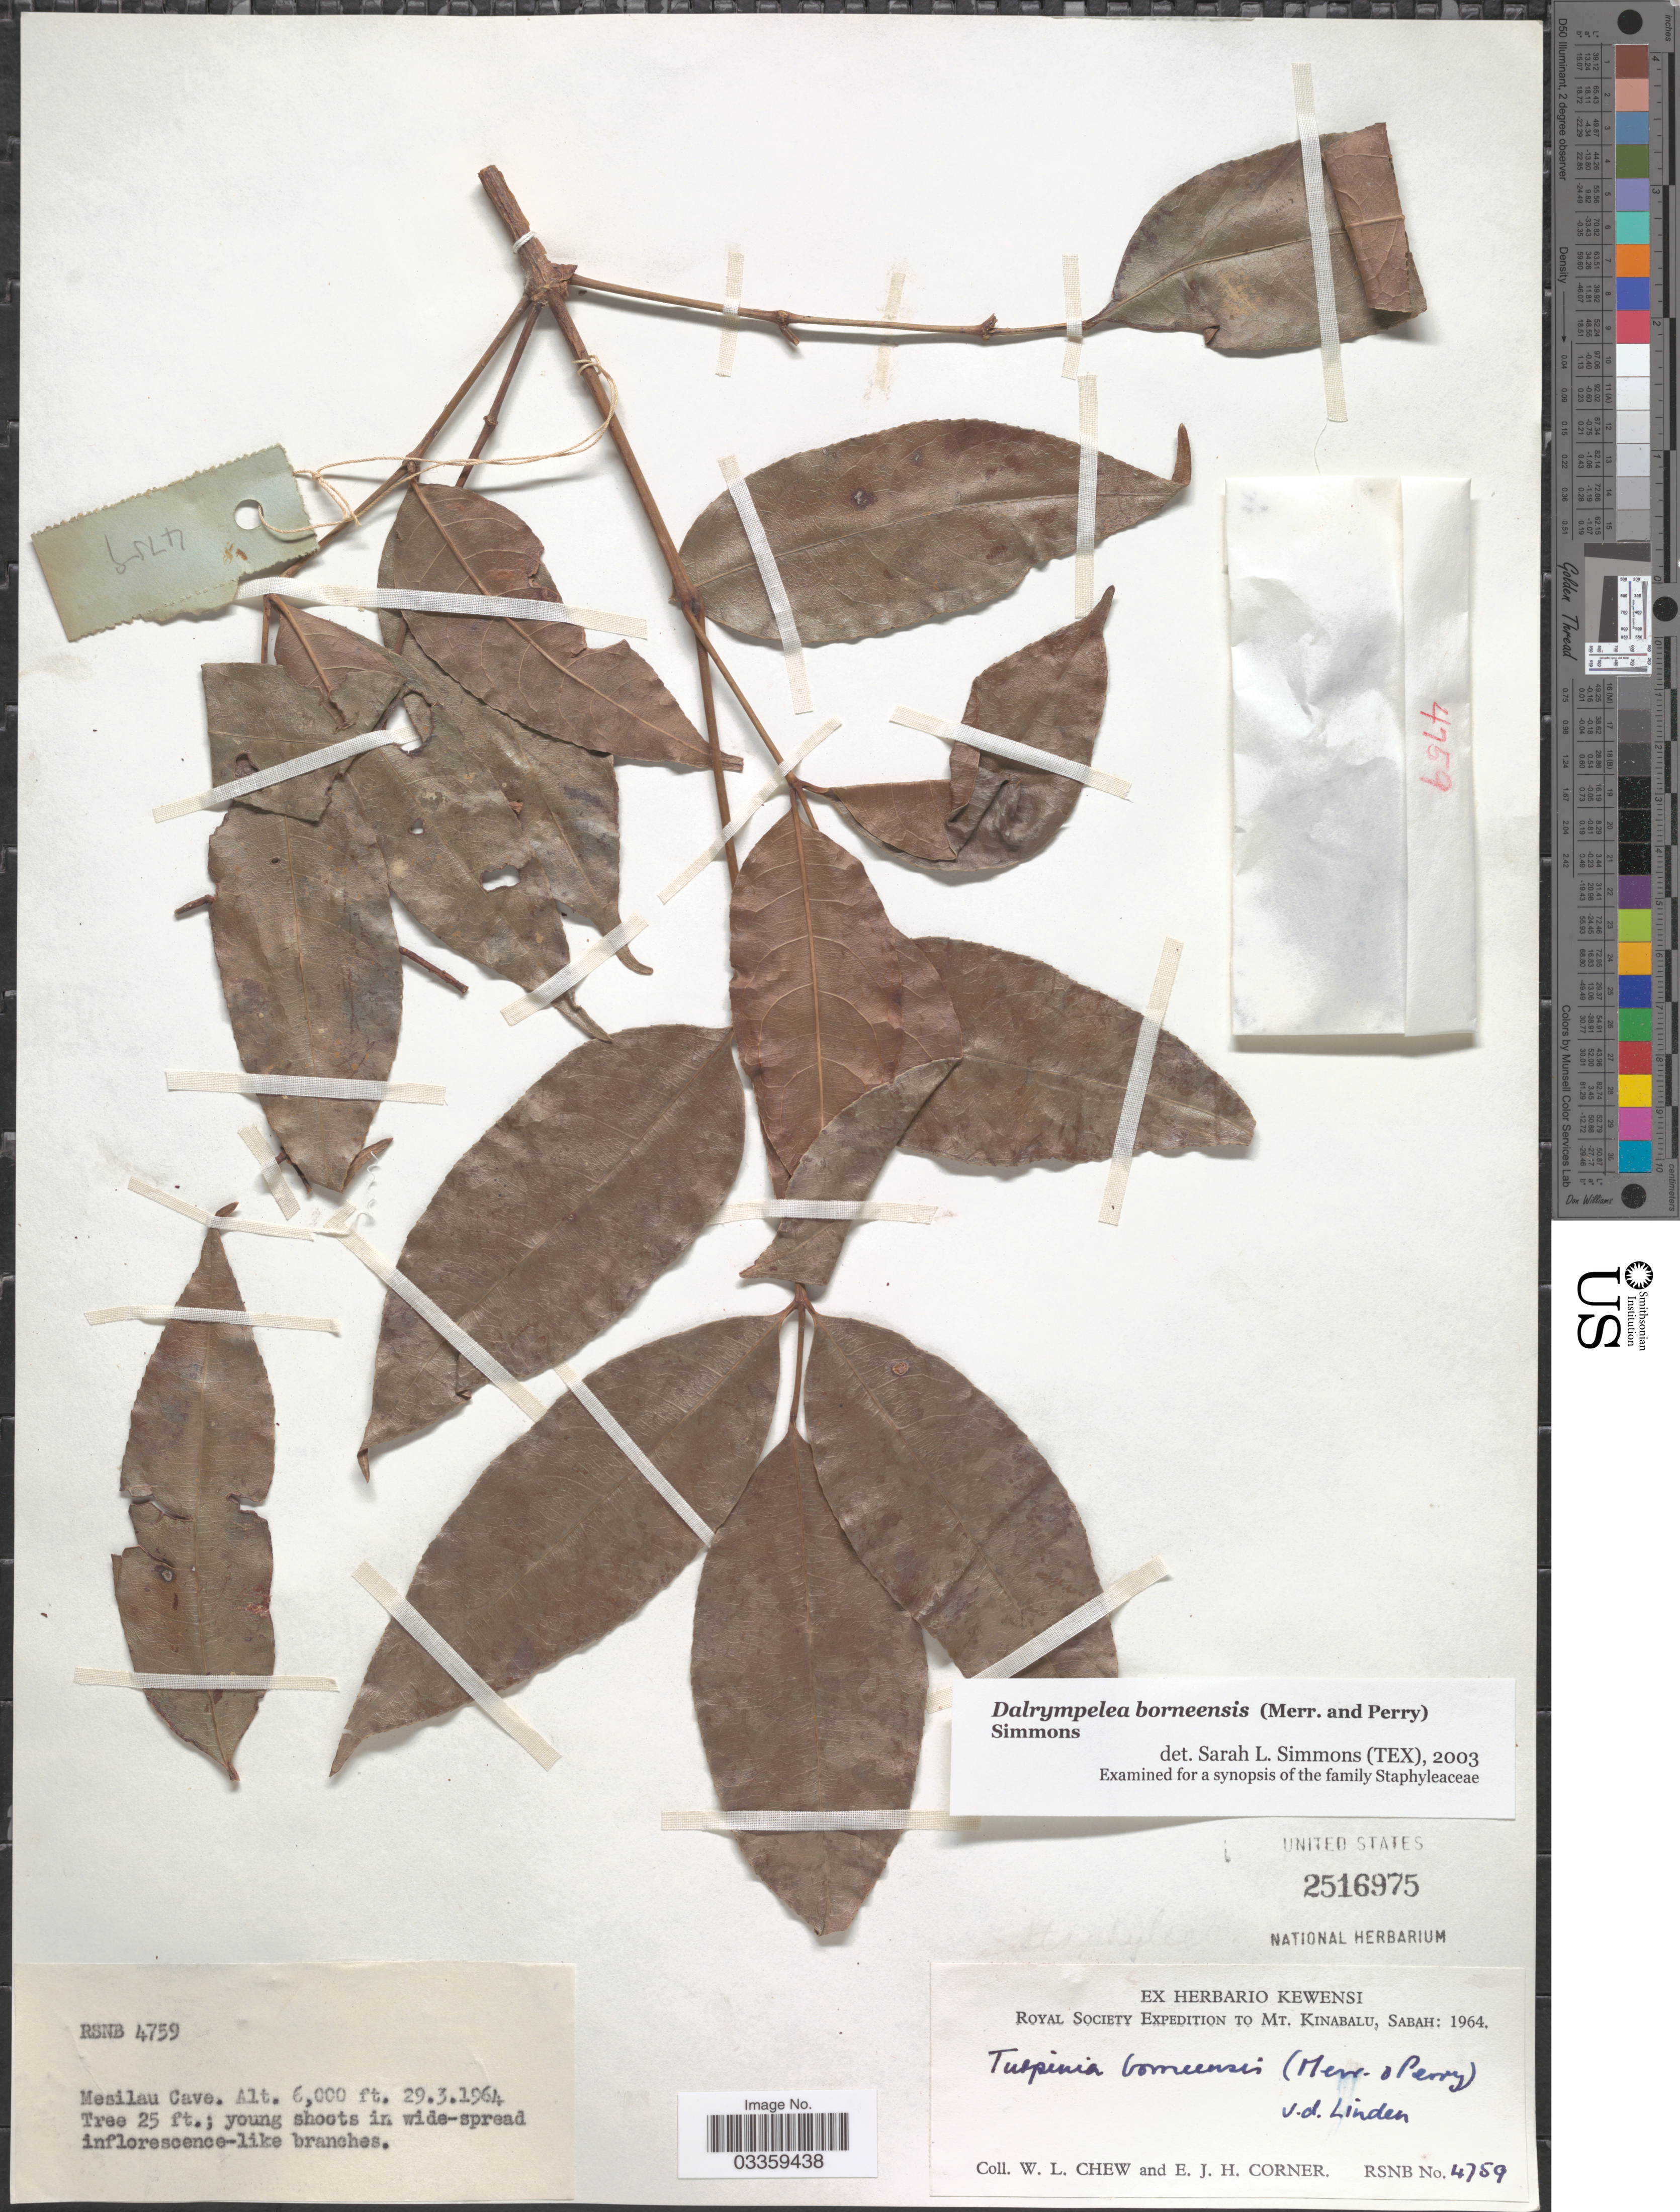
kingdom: Plantae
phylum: Tracheophyta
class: Magnoliopsida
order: Crossosomatales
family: Staphyleaceae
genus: Dalrympelea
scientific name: Dalrympelea borneensis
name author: (Merr. & L.M. Perry) Nor-Ezzaw.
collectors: W. Chew & E. Corner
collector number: RSNB 4759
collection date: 1964-03-29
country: Malaysia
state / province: Sabah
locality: Mt. Kinabalu. Mesilau Cave.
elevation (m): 1829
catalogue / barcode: US 2516975